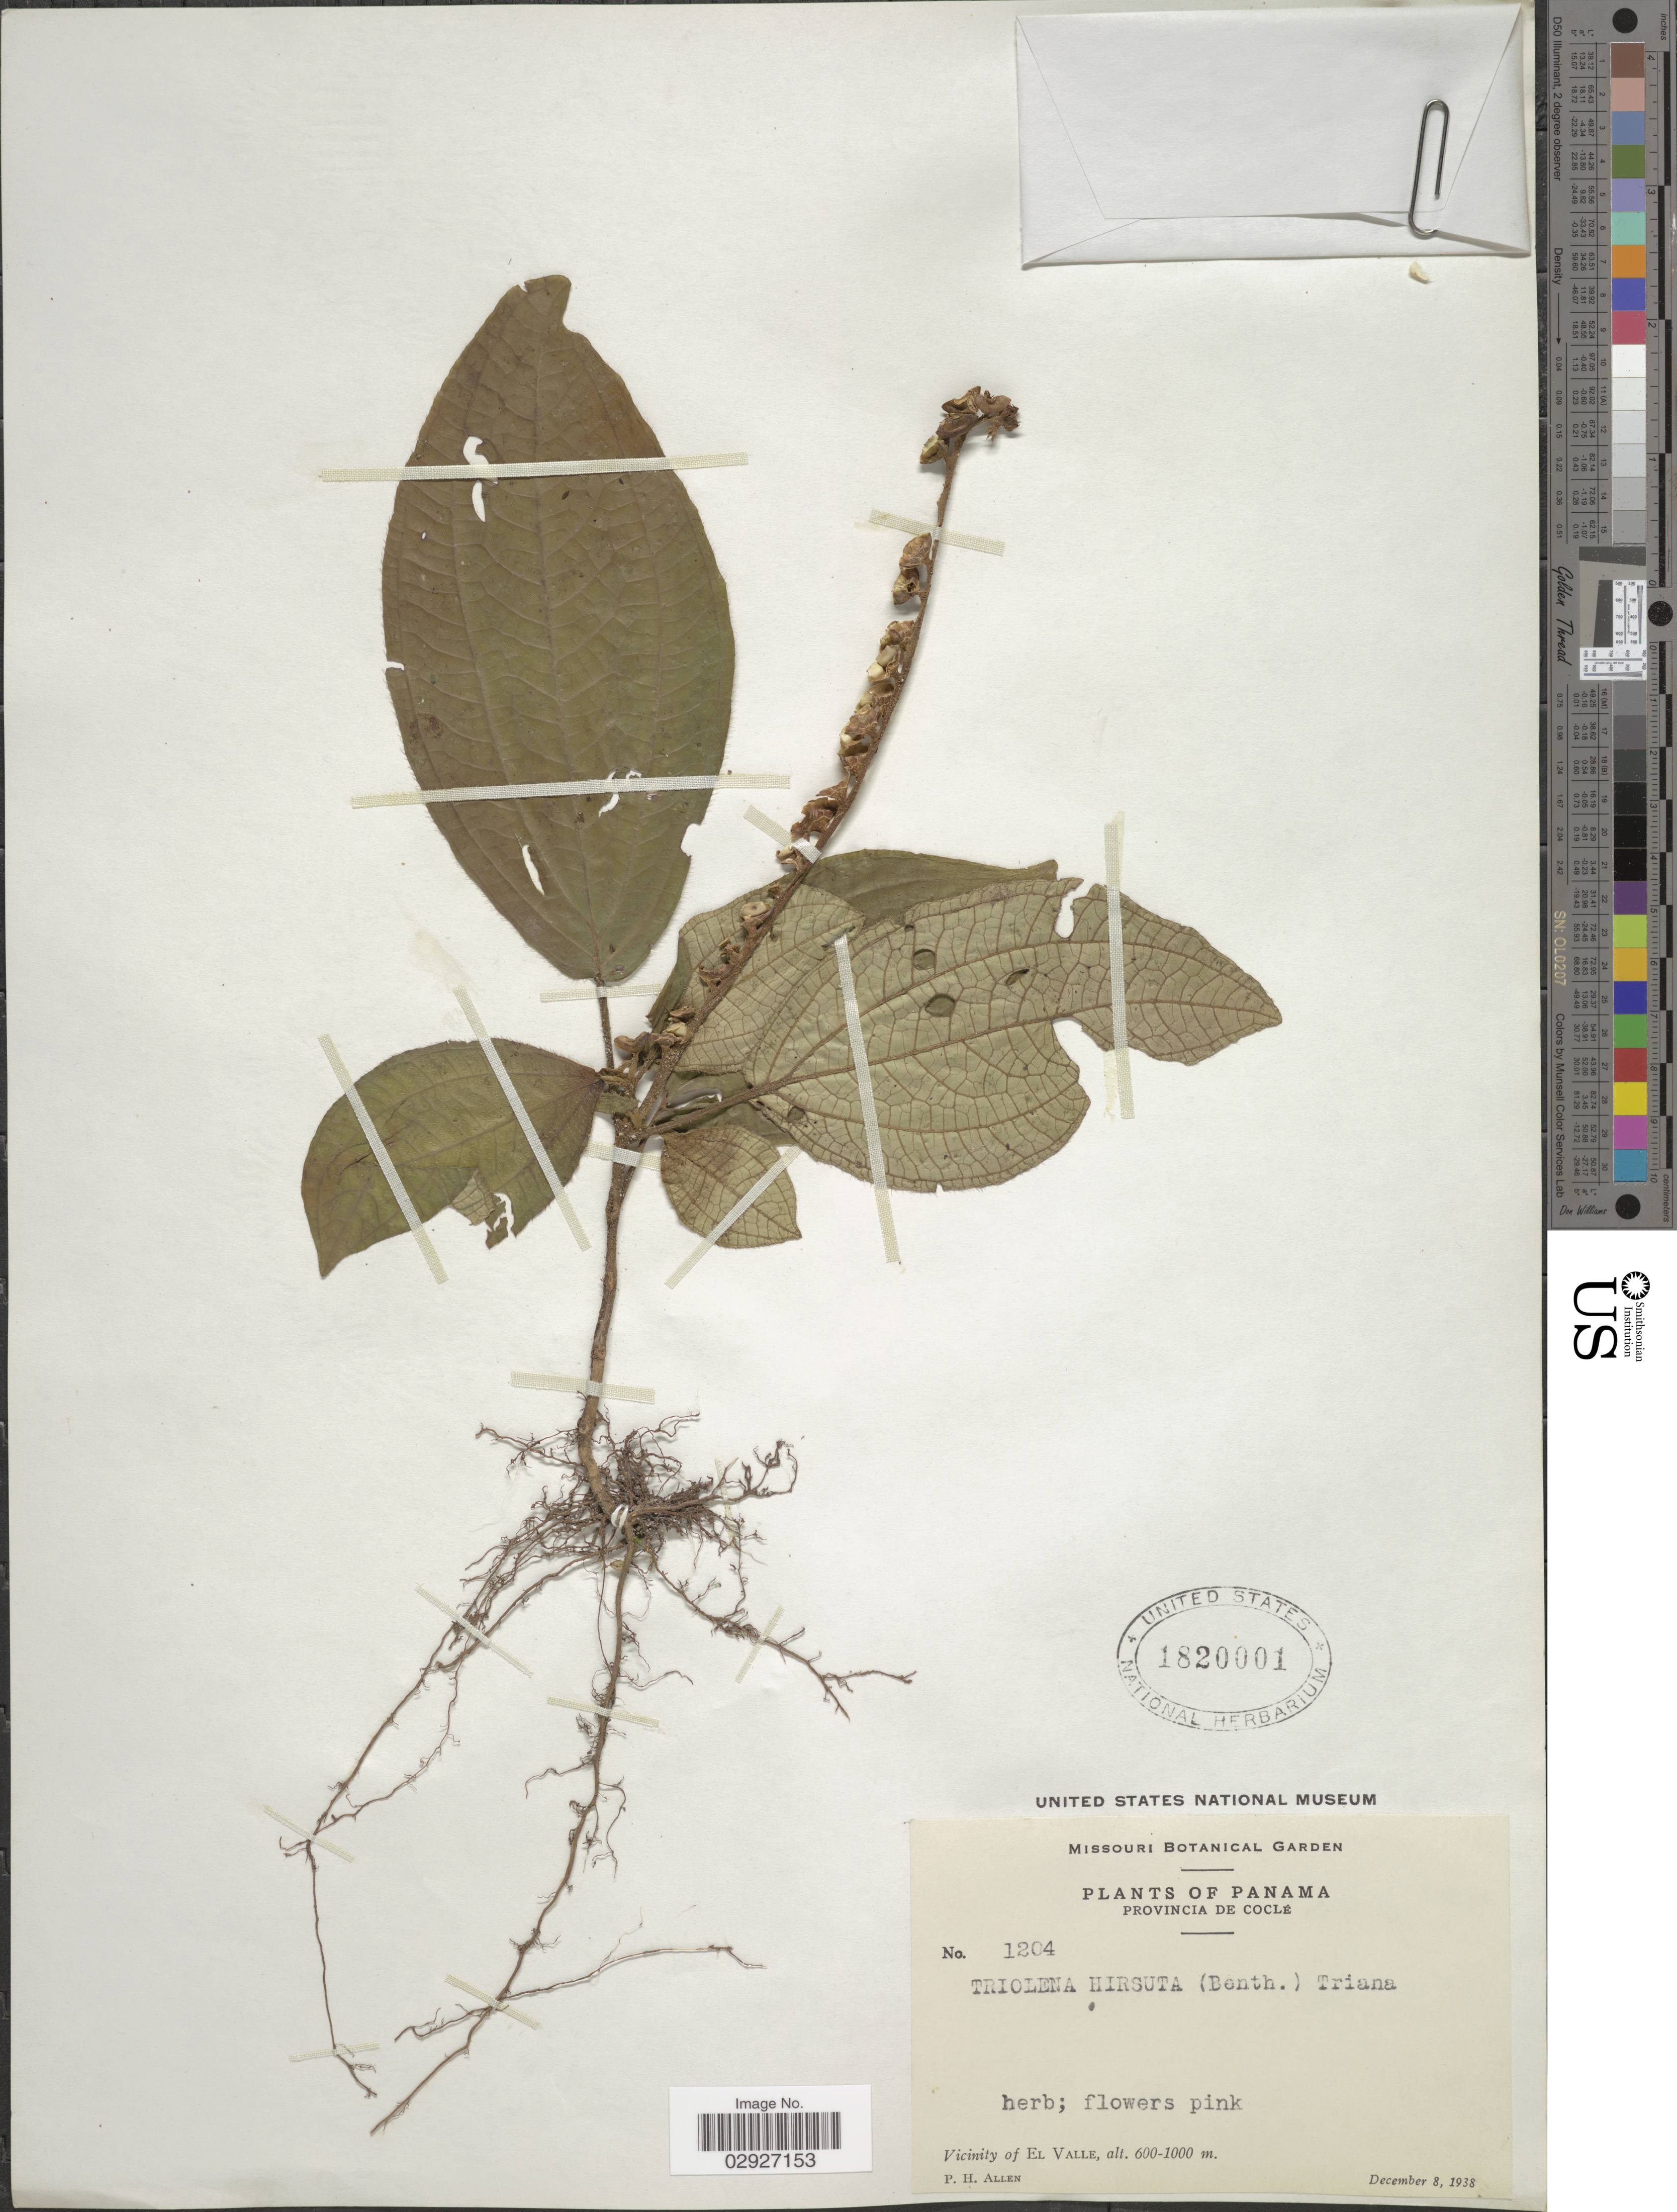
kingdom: Plantae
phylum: Tracheophyta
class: Magnoliopsida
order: Myrtales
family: Melastomataceae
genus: Triolena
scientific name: Triolena hirsuta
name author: (Benth.) Triana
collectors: P. H. Allen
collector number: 1204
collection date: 1938-12-08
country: Panama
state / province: Coclé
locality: Vicinity of El Valle.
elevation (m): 600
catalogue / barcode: US 1820001